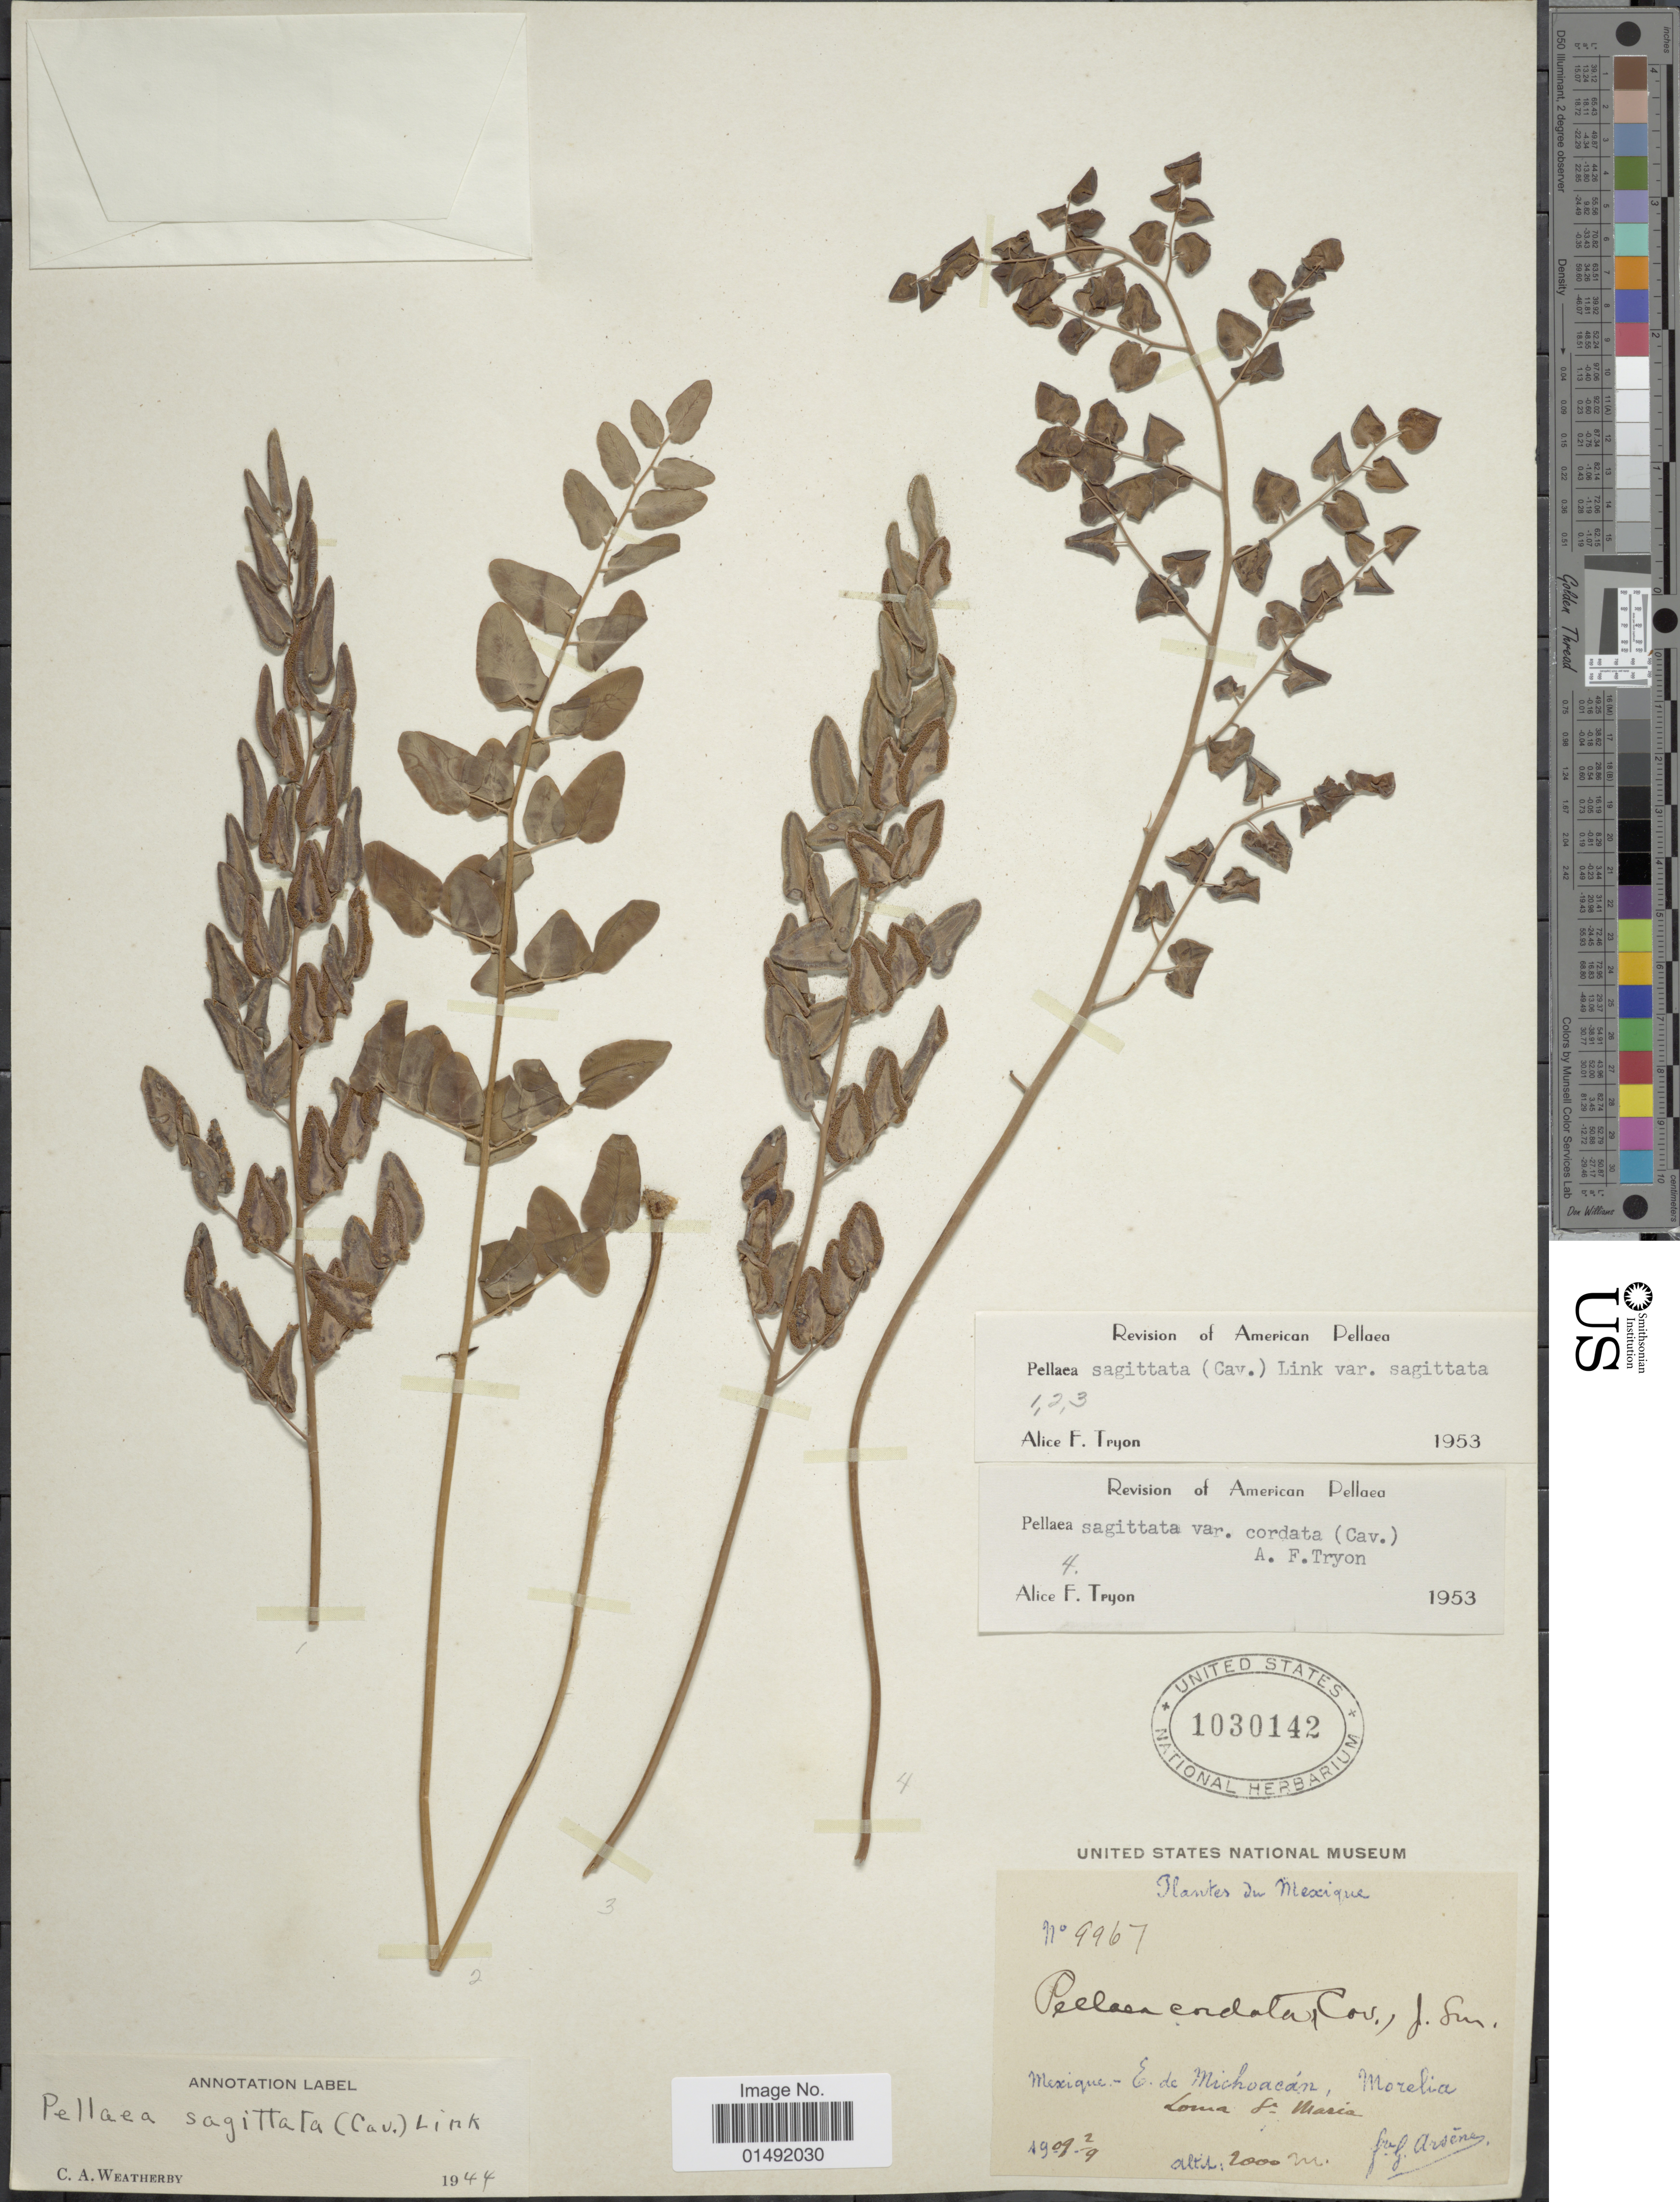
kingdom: Plantae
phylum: Tracheophyta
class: Polypodiopsida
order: Polypodiales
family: Pteridaceae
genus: Pellaea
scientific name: Pellaea sagittata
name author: (Cav.) Link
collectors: Bro. G. Arsène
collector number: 9967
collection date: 1909-09-02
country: Mexico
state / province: Michoacán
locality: E de Michoacán, Morelia, Loma Sta Maria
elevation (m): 2000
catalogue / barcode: US 1030142